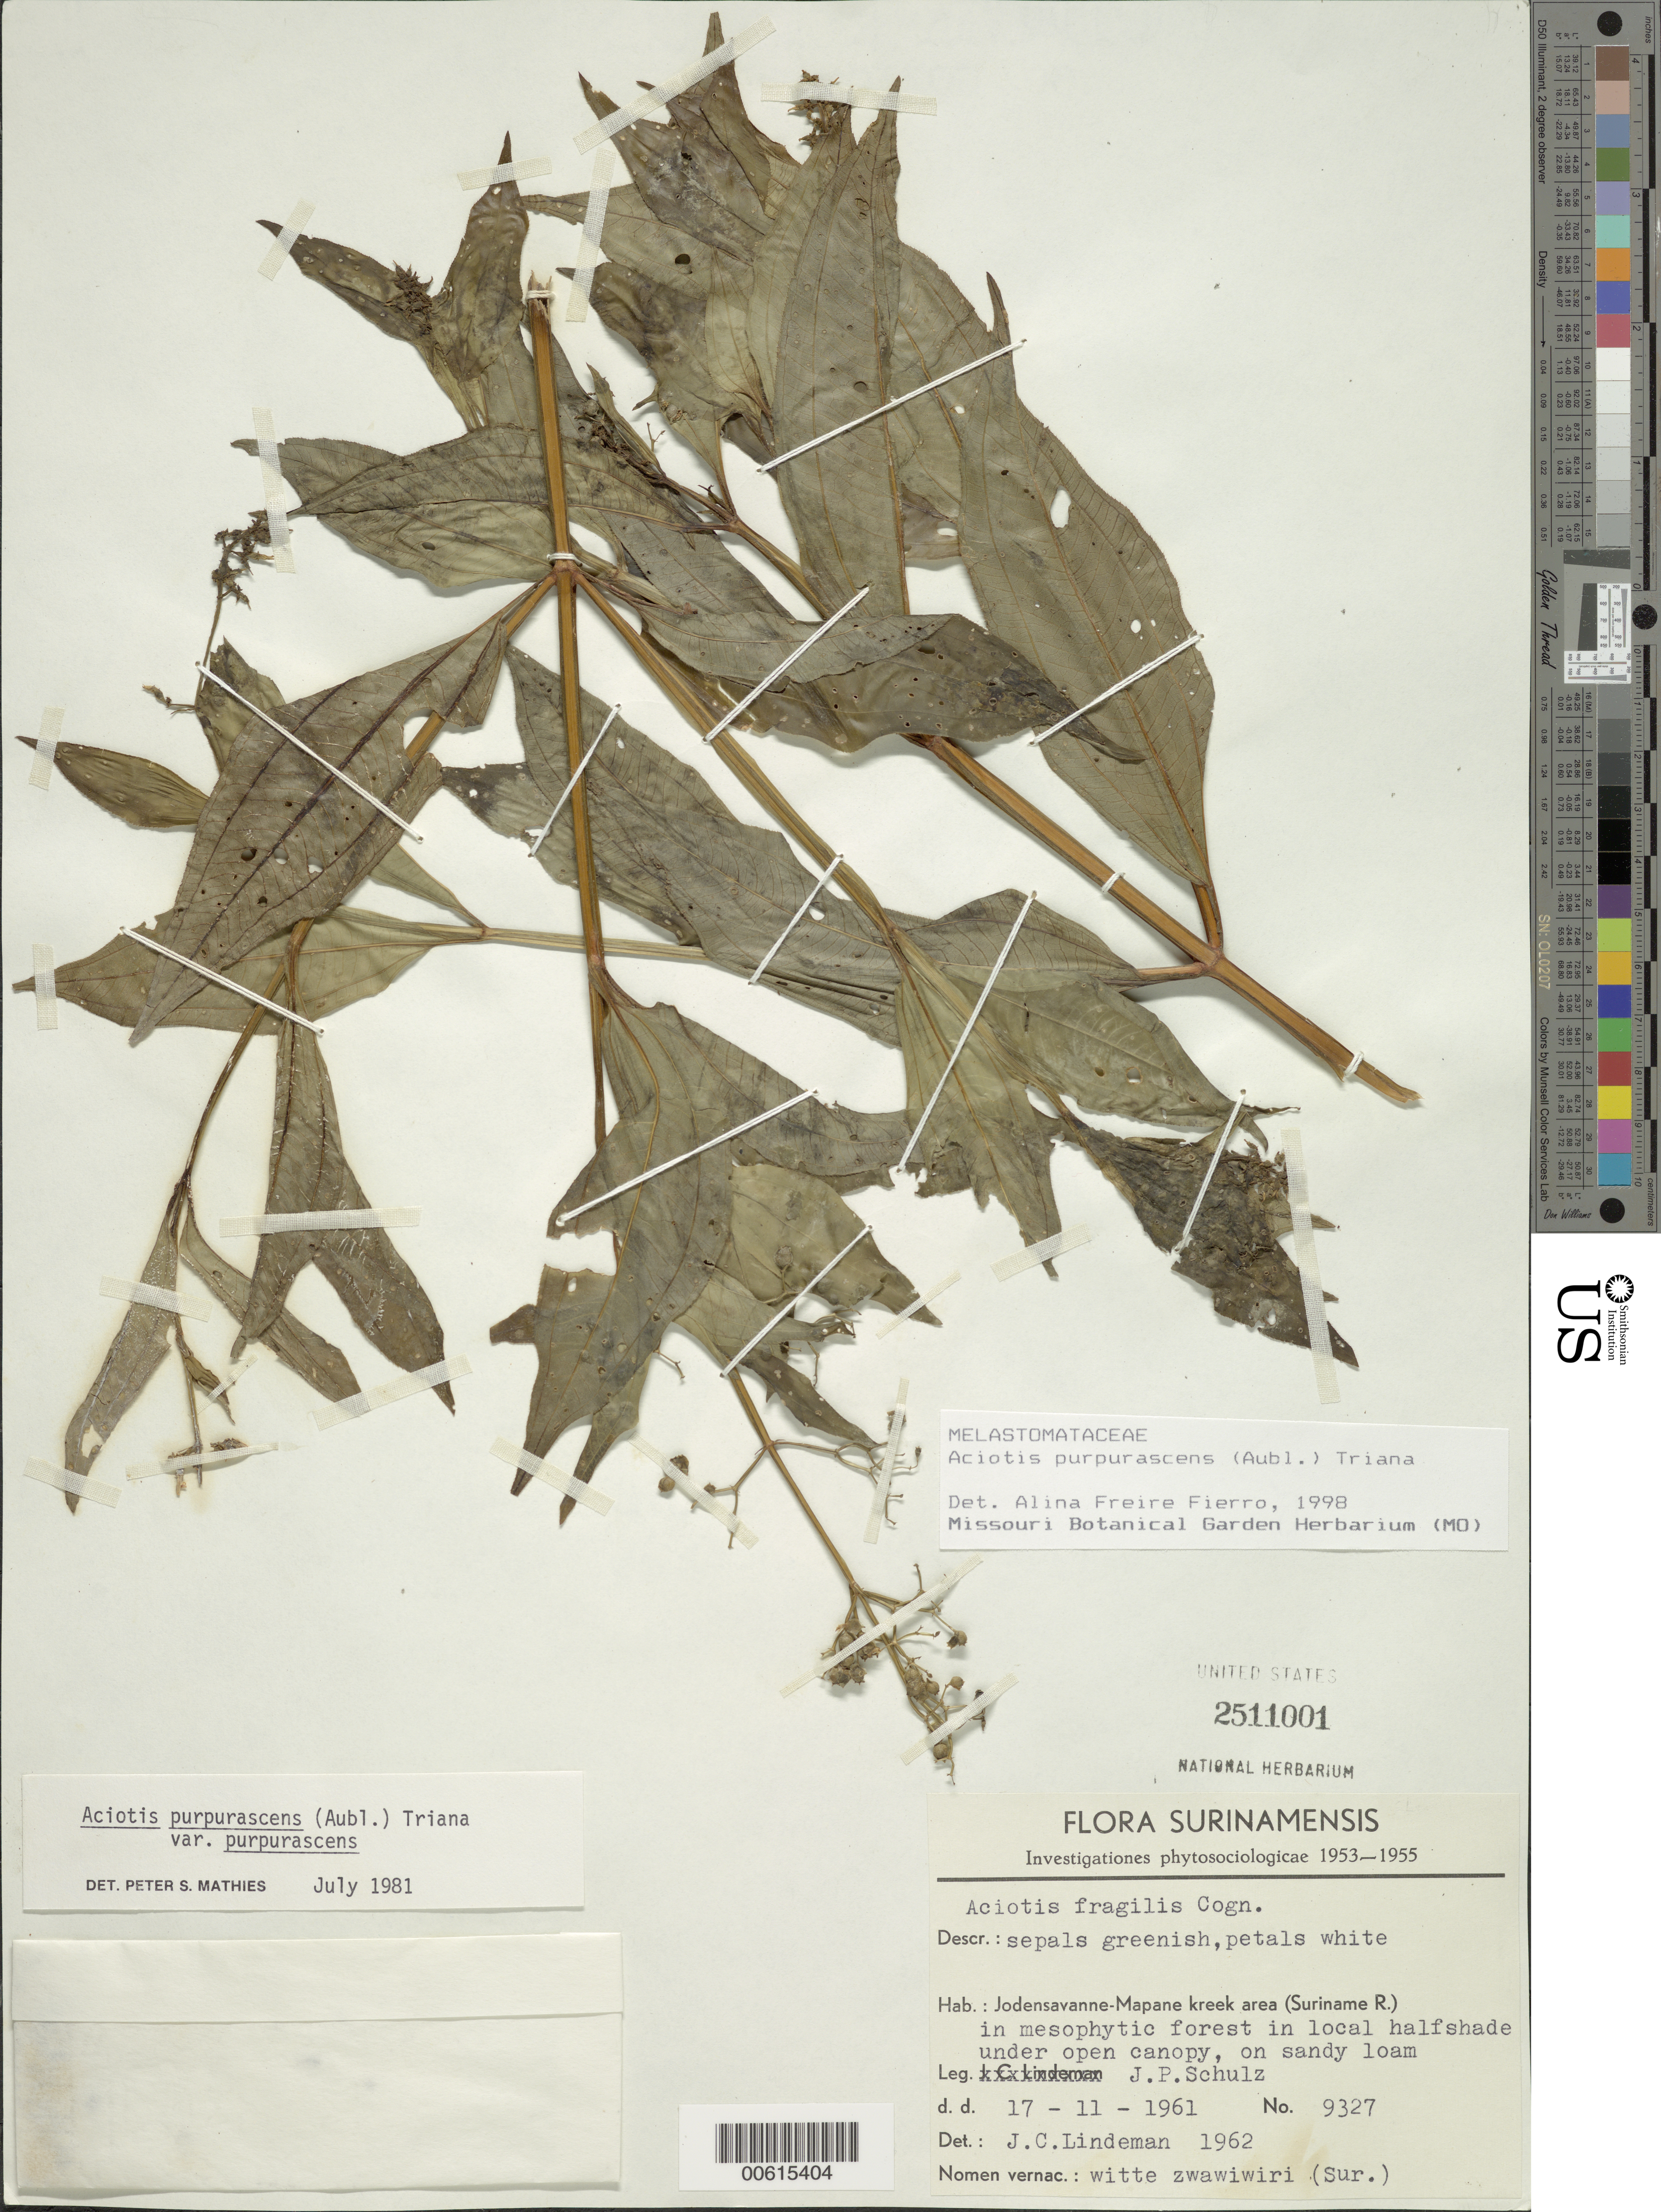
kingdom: Plantae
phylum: Tracheophyta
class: Magnoliopsida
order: Myrtales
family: Melastomataceae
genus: Aciotis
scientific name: Aciotis purpurascens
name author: (Aubl.) Triana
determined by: Freire-Fierro, A.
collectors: J. P. Schulz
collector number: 9327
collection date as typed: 17-Nov-61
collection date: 1961-11-17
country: Suriname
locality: Jodensavanne-Mapane kreek area (SURINAMEe River)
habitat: Mesophytic forest in local halfshade under open canopy, on sandy loam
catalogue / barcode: US 2511001